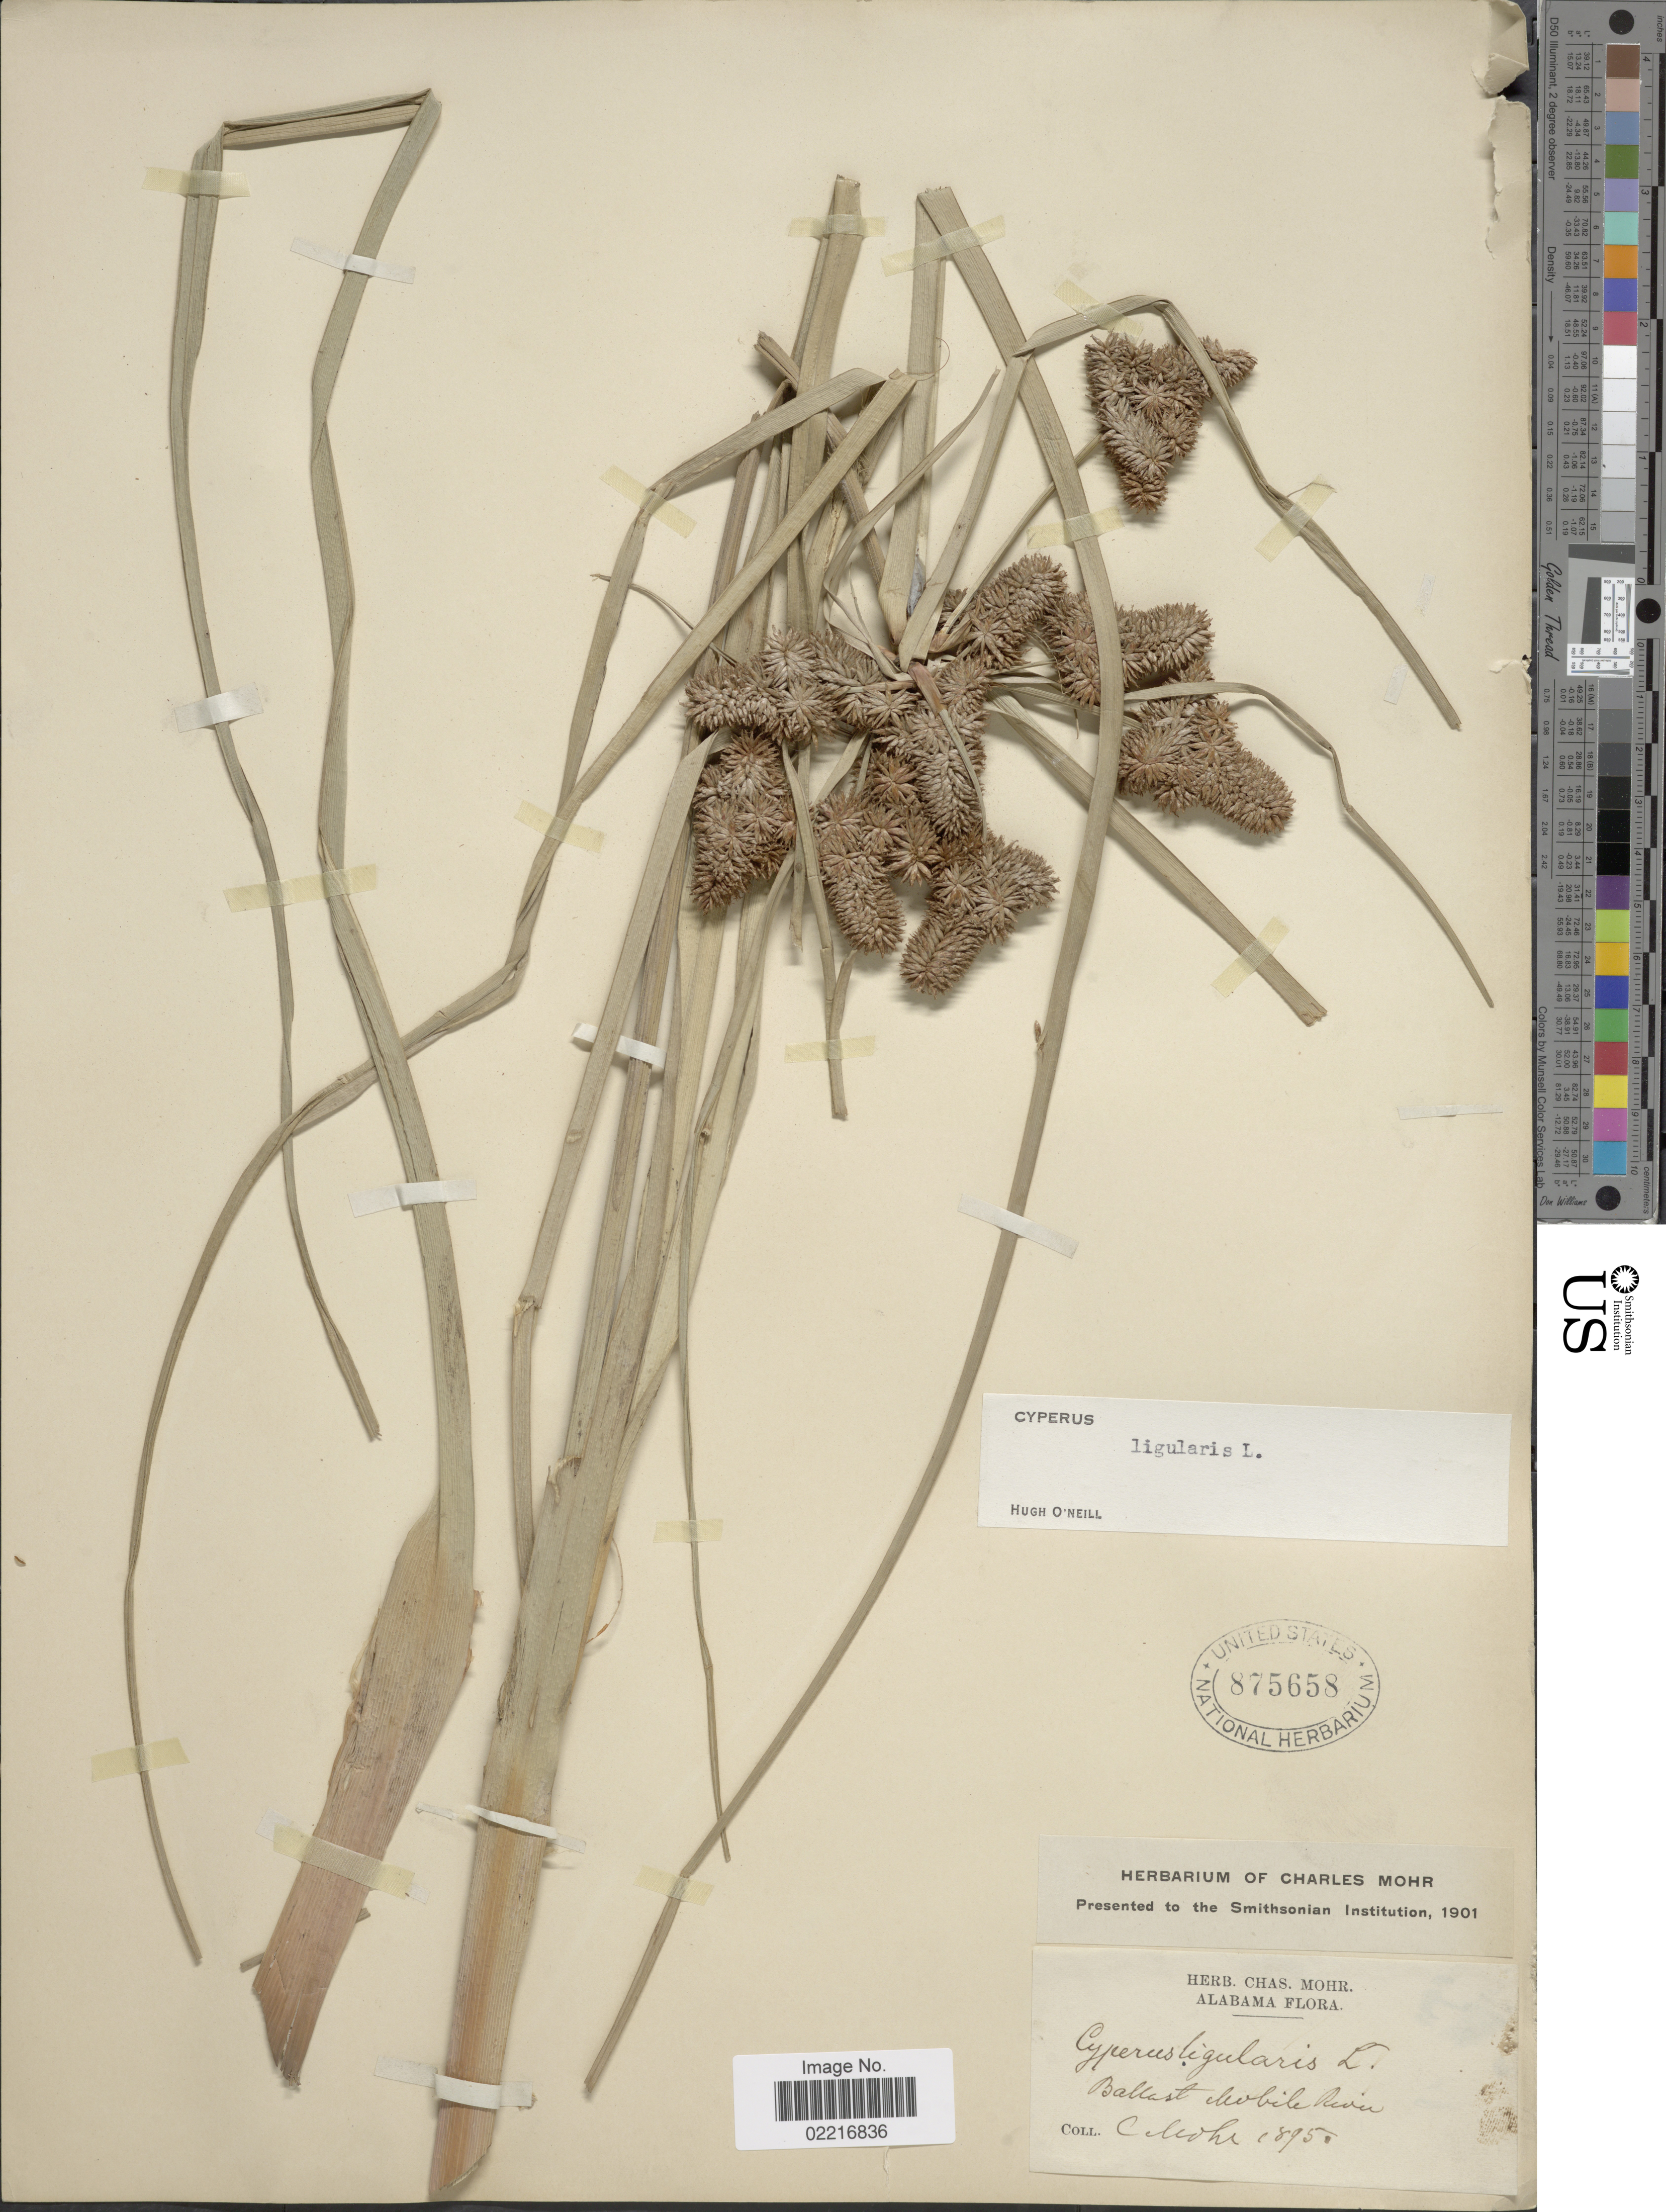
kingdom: Plantae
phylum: Tracheophyta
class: Liliopsida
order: Poales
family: Cyperaceae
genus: Cyperus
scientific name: Cyperus ligularis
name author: L.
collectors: C. T. Mohr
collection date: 1895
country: United States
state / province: Alabama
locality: Ballast Mobile River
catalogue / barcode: US 875658